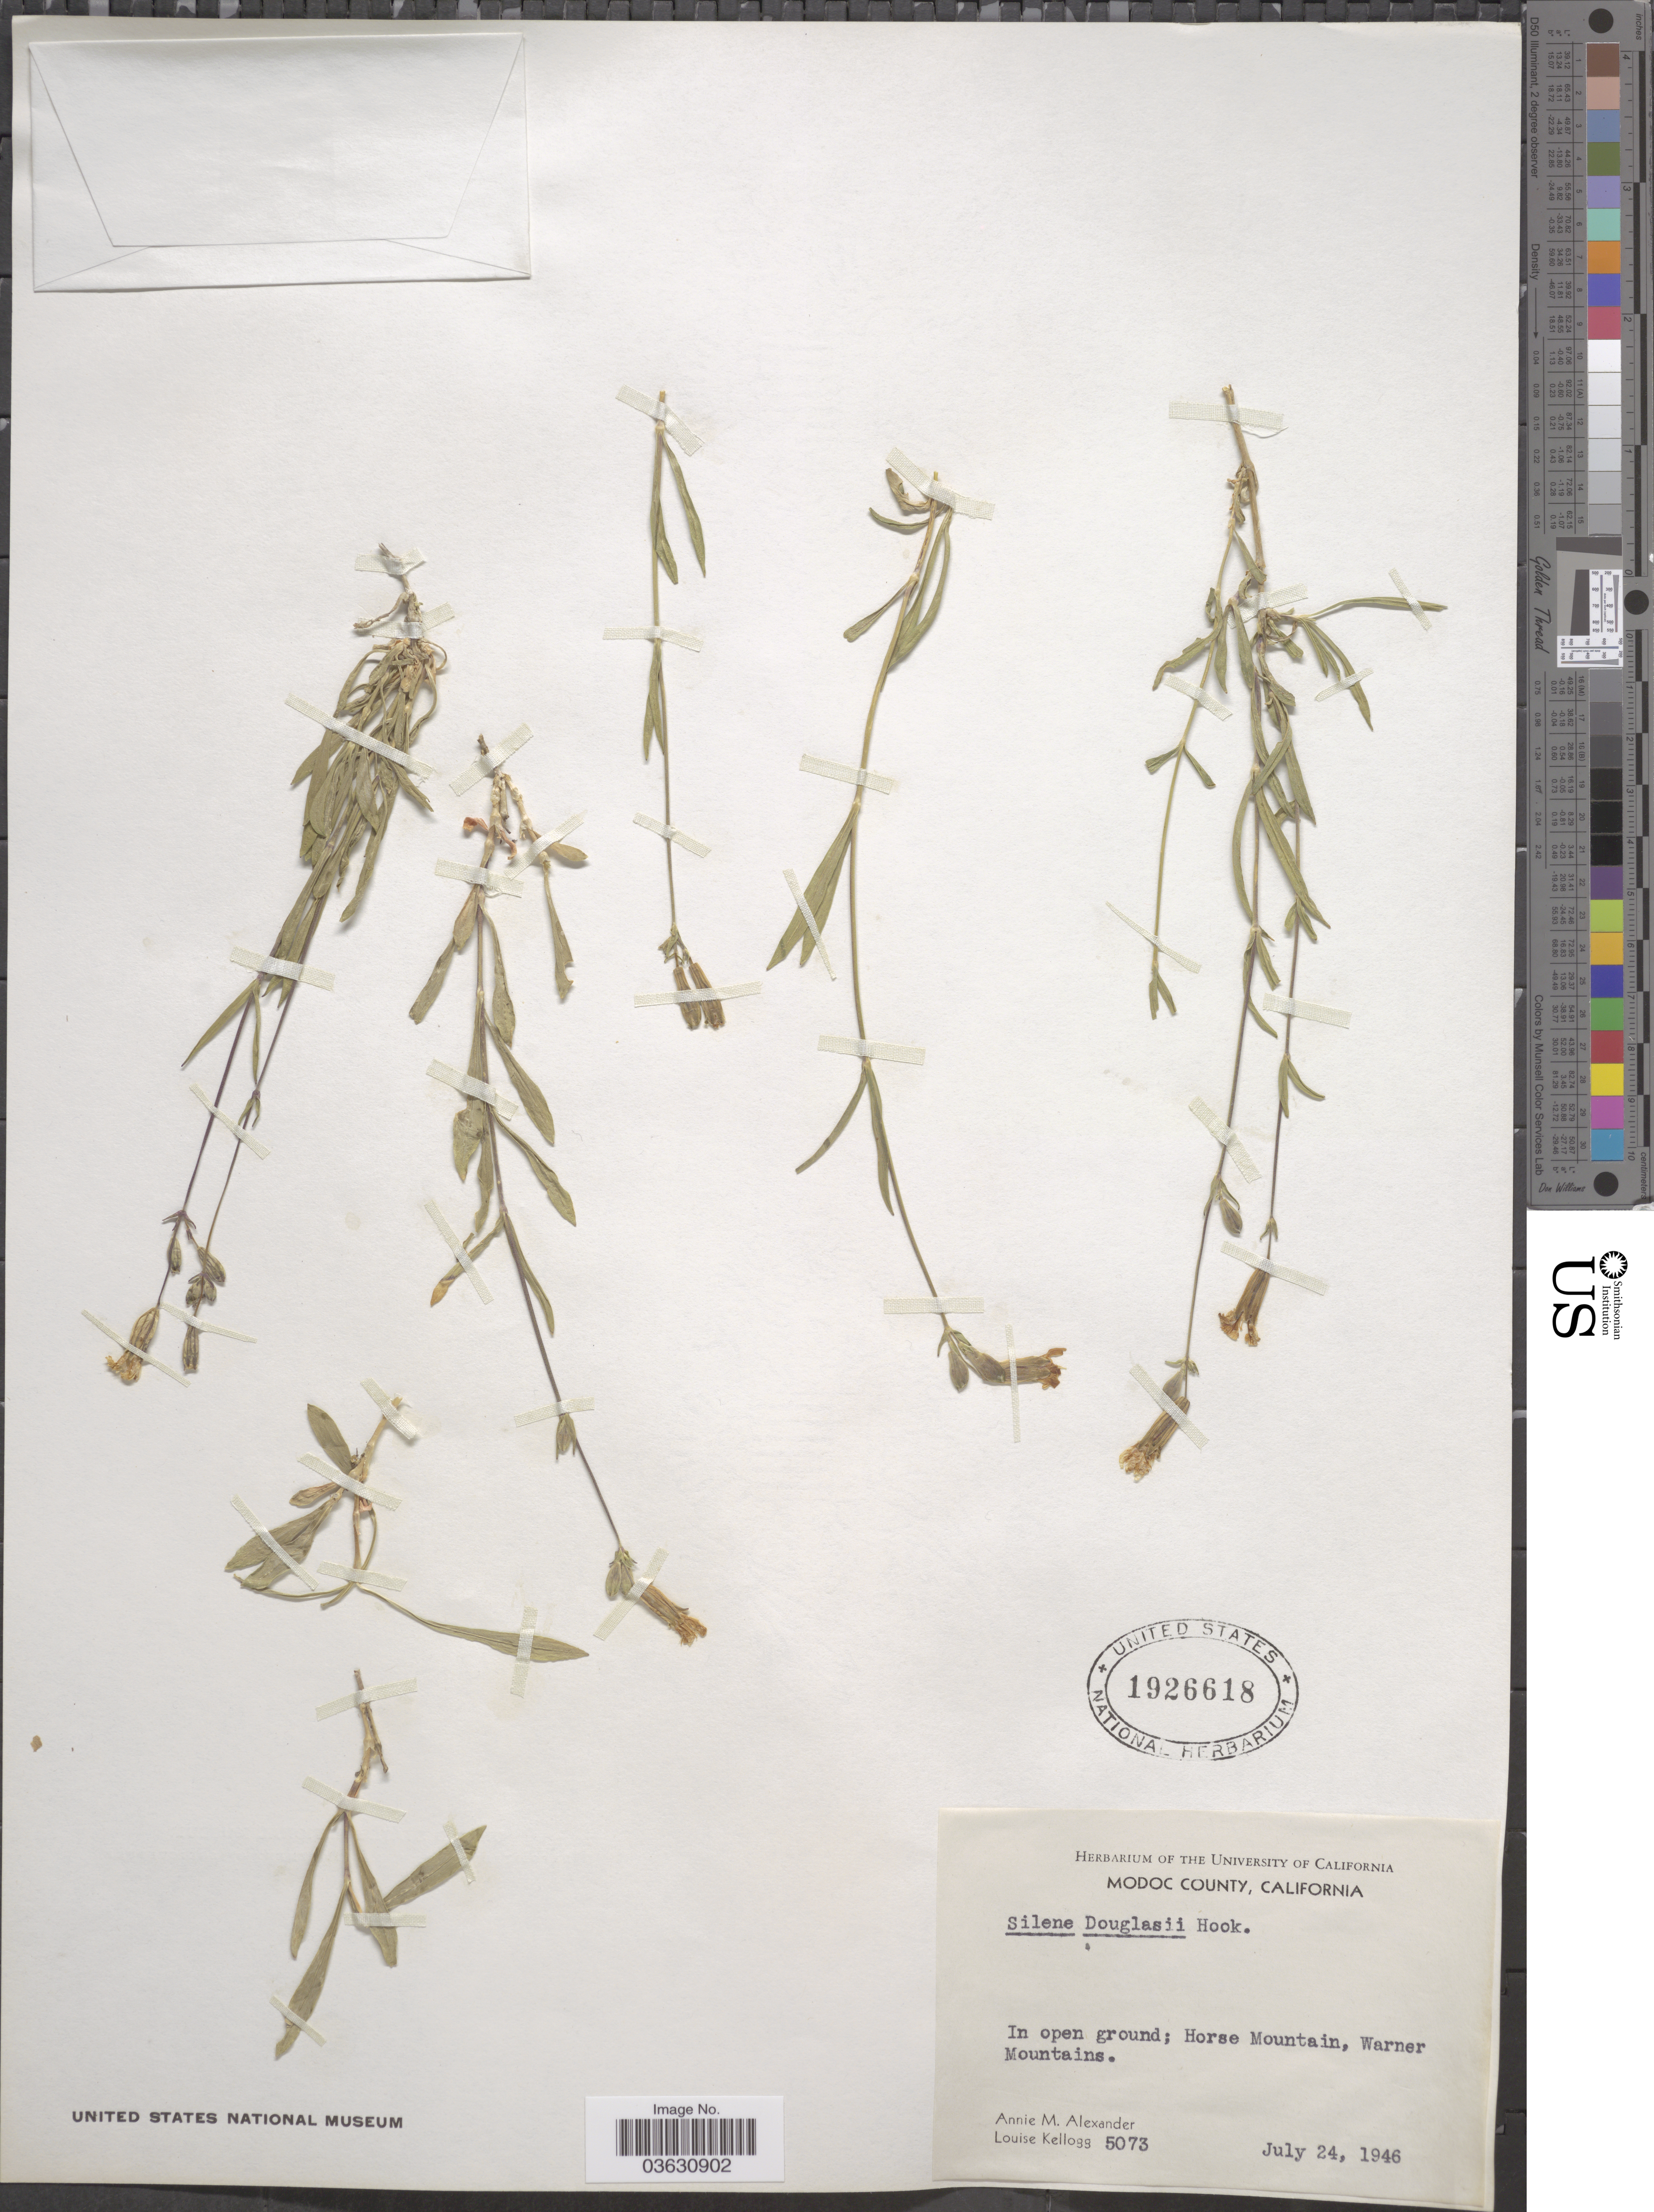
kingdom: Plantae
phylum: Tracheophyta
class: Magnoliopsida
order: Caryophyllales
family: Caryophyllaceae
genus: Silene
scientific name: Silene douglasii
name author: Hook.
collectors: A. M. Alexander & L. Kellogg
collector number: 5073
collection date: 1946-07-24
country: United States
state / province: California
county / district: Modoc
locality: Modoc County. Horse Mountain, Warner Mountains.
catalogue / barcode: US 1926618